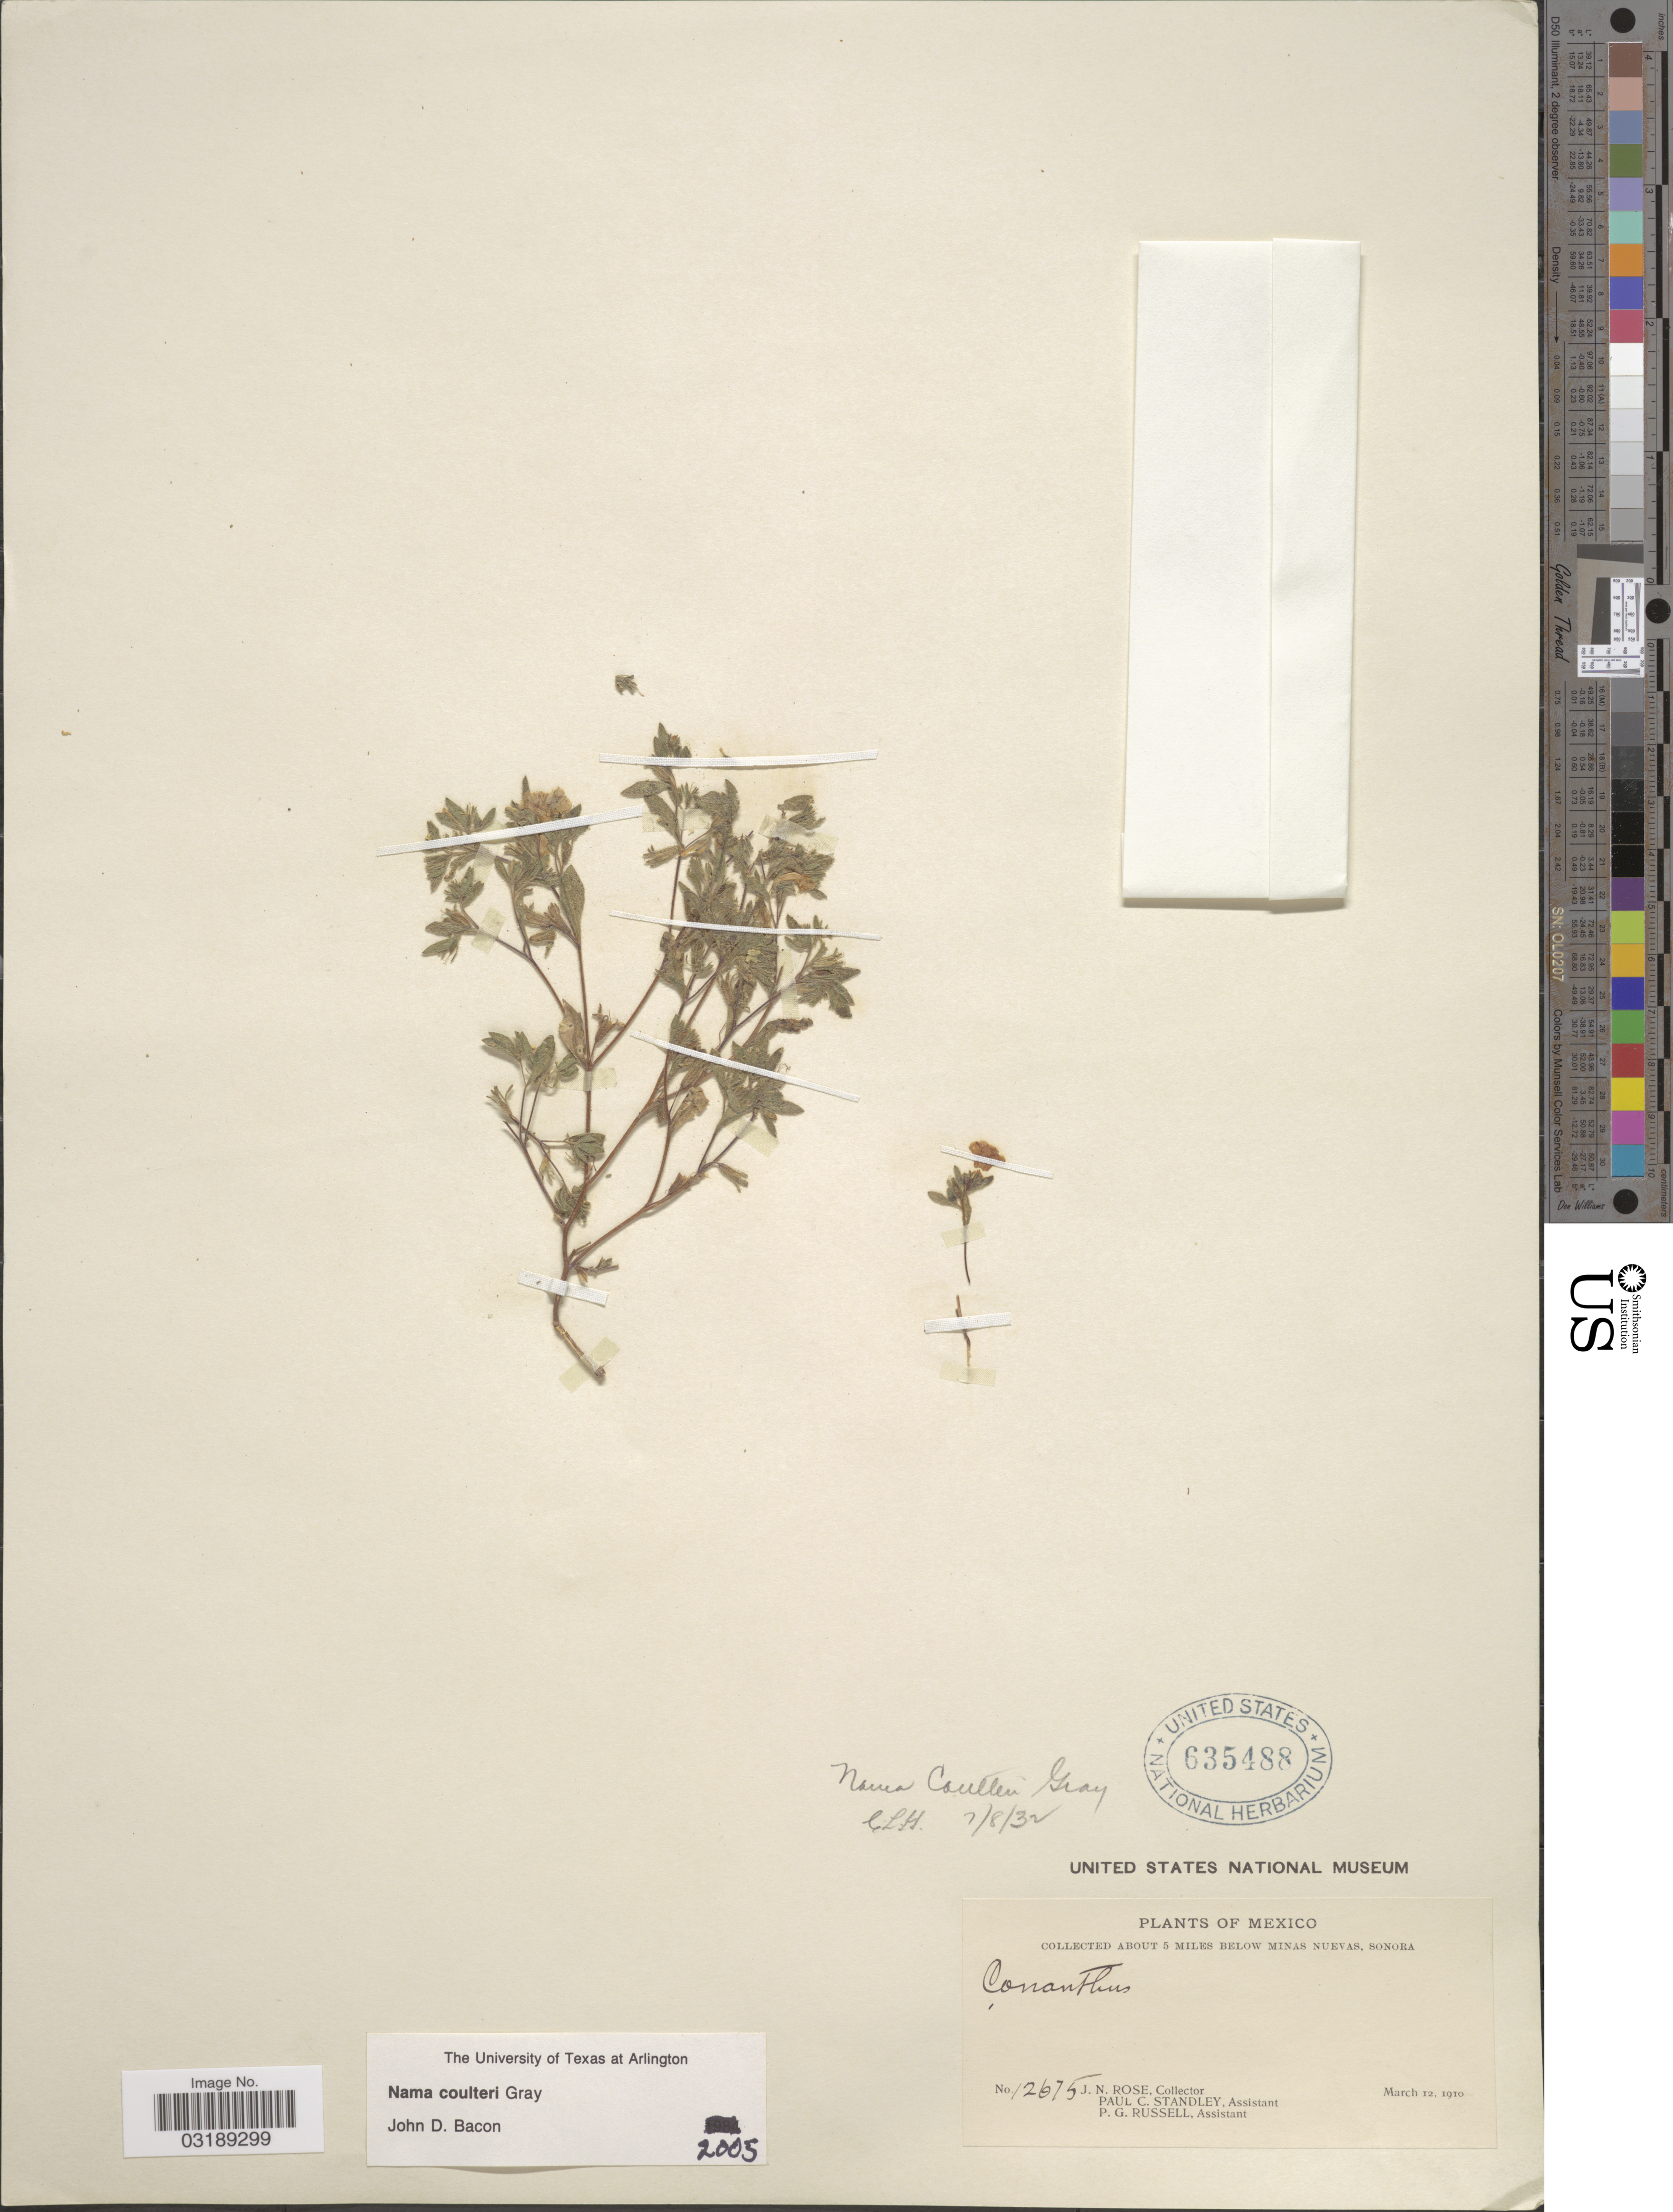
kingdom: Plantae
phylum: Tracheophyta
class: Magnoliopsida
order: Boraginales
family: Namaceae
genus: Nama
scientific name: Nama coulteri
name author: A. Gray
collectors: J. N. Rose, P. C. Standley & P. G. Russell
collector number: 12675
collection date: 1910-03-12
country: Mexico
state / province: Sonora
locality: About 5 miles below Minas Nuevas.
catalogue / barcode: US 635488